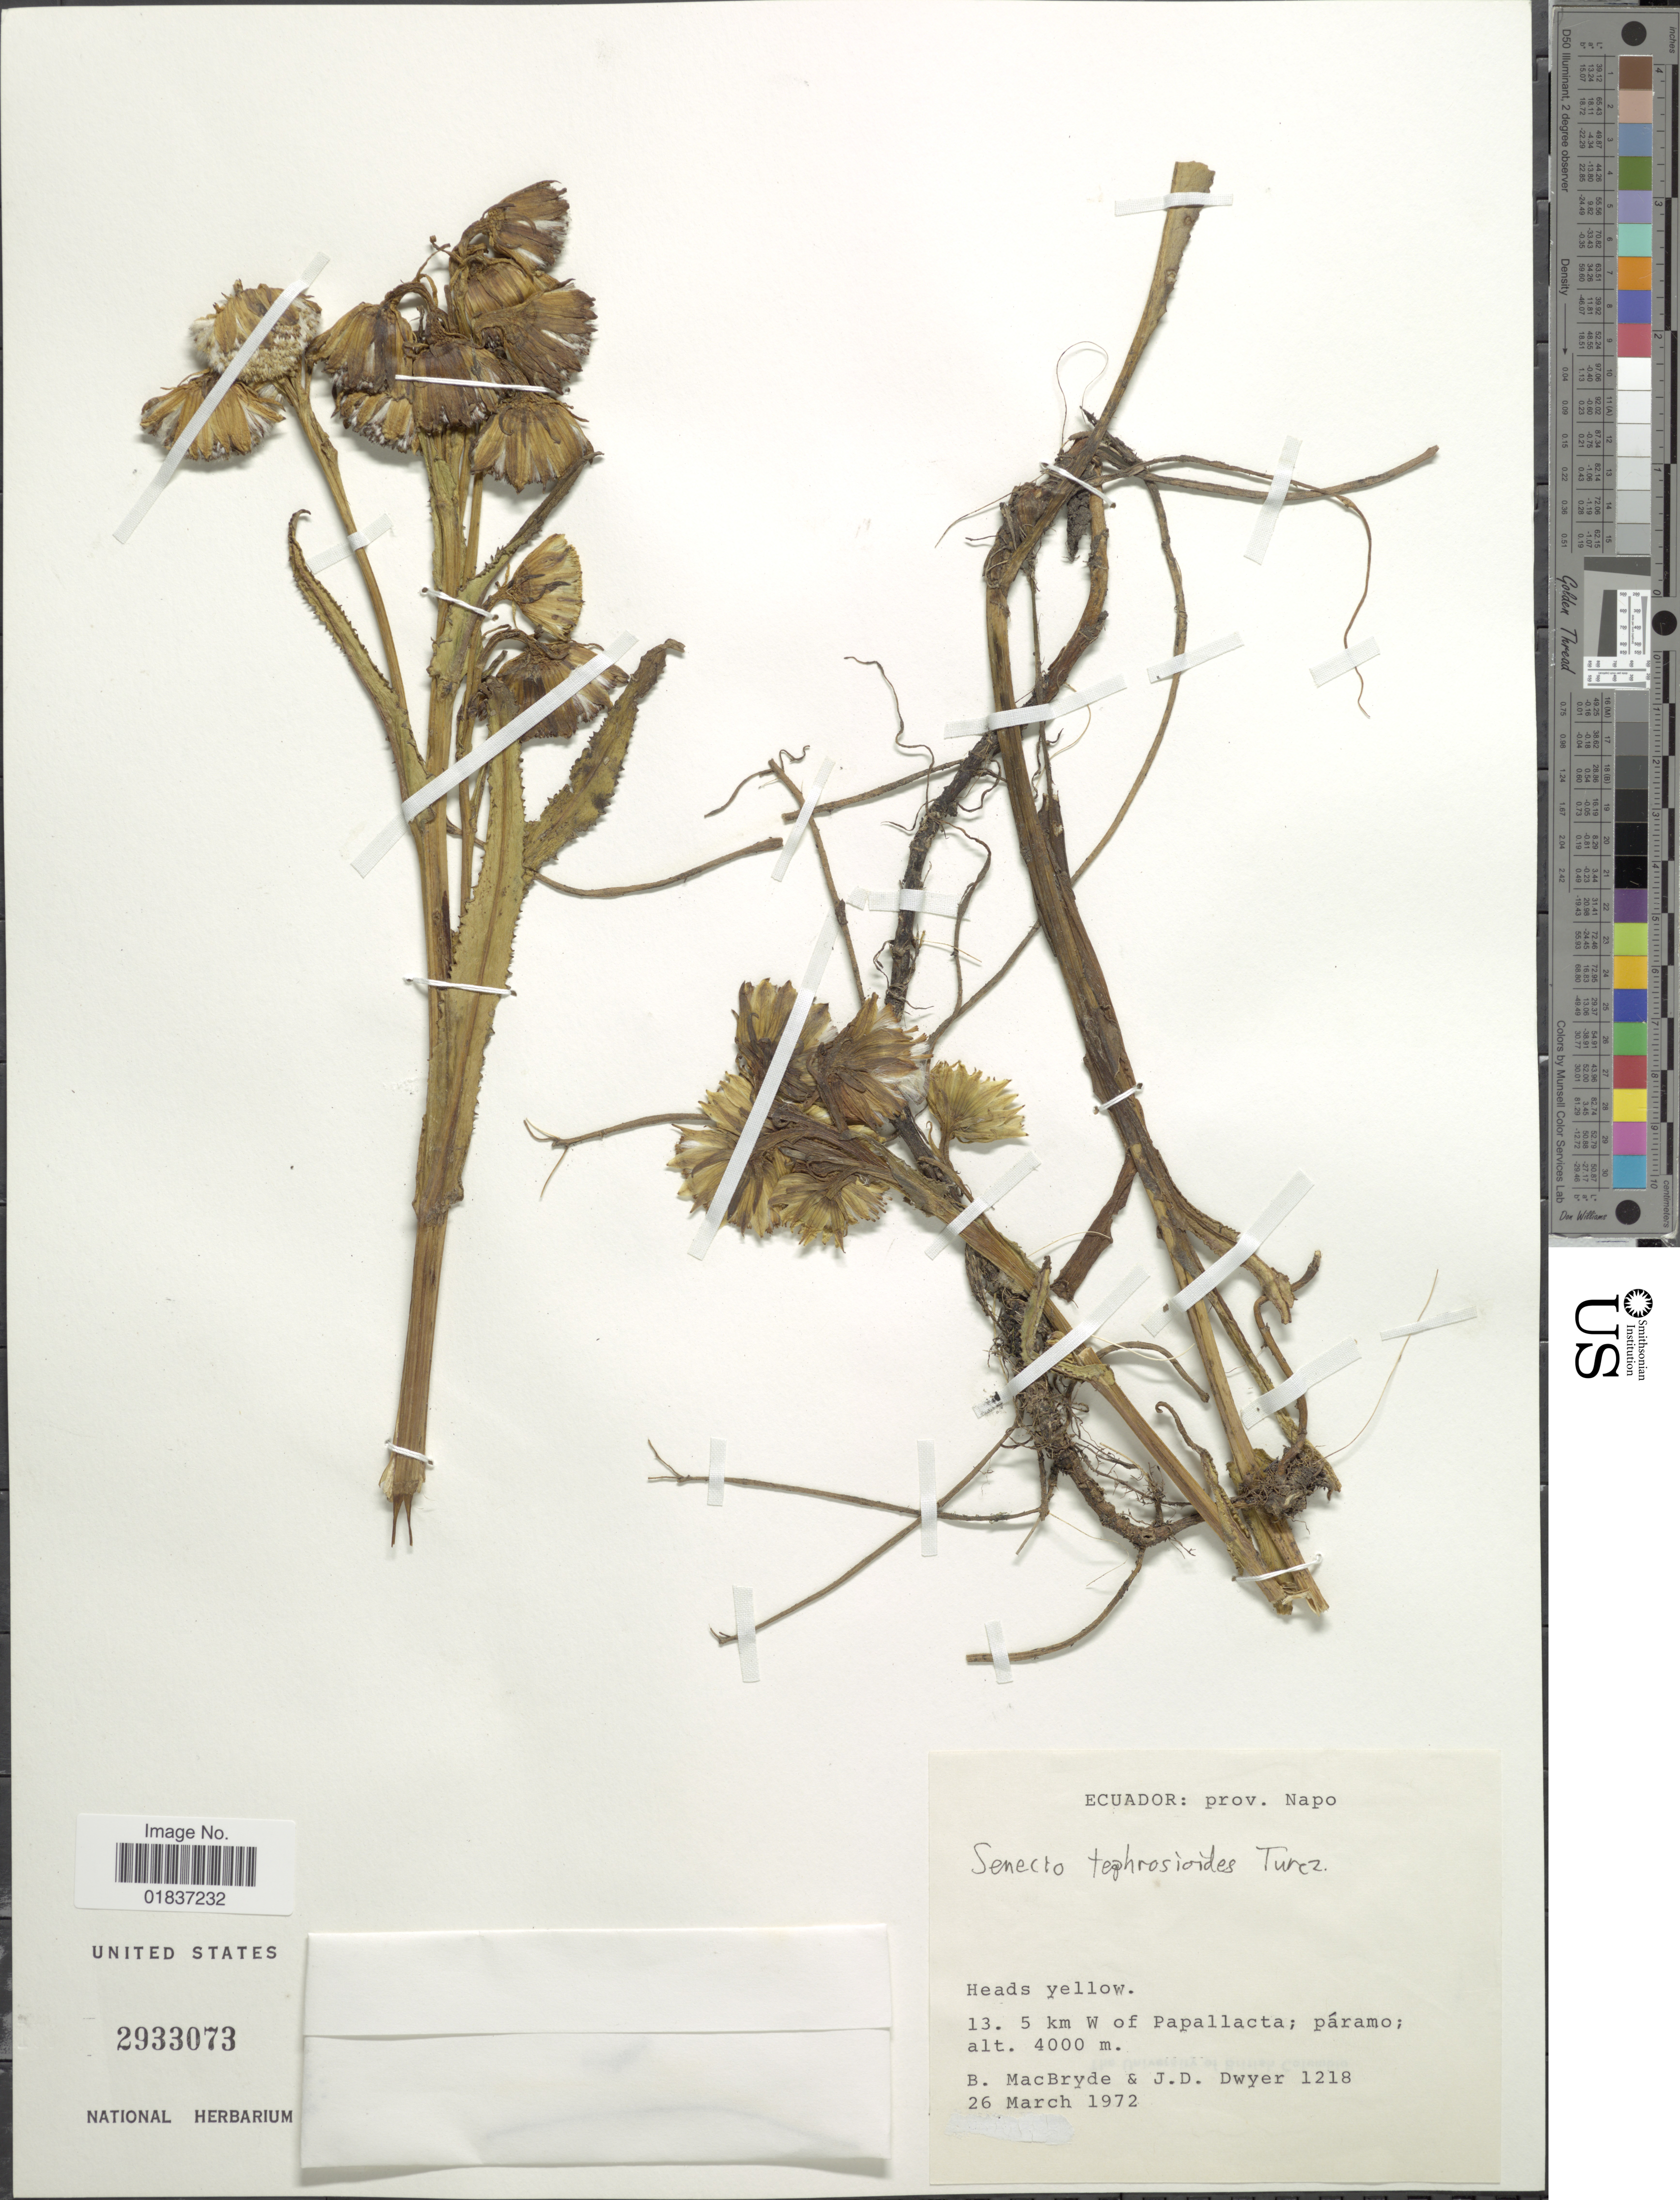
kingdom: Plantae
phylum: Tracheophyta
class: Magnoliopsida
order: Asterales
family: Asteraceae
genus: Senecio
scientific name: Senecio tephrosioides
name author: Turcz.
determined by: Salomon, Luciana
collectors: B. MacBryde & J. D. Dwyer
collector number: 1218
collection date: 1972-03-26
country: Ecuador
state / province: Napo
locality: Prov. Napo. 13.5 km W of Papallacta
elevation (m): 4000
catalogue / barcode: US 2933073